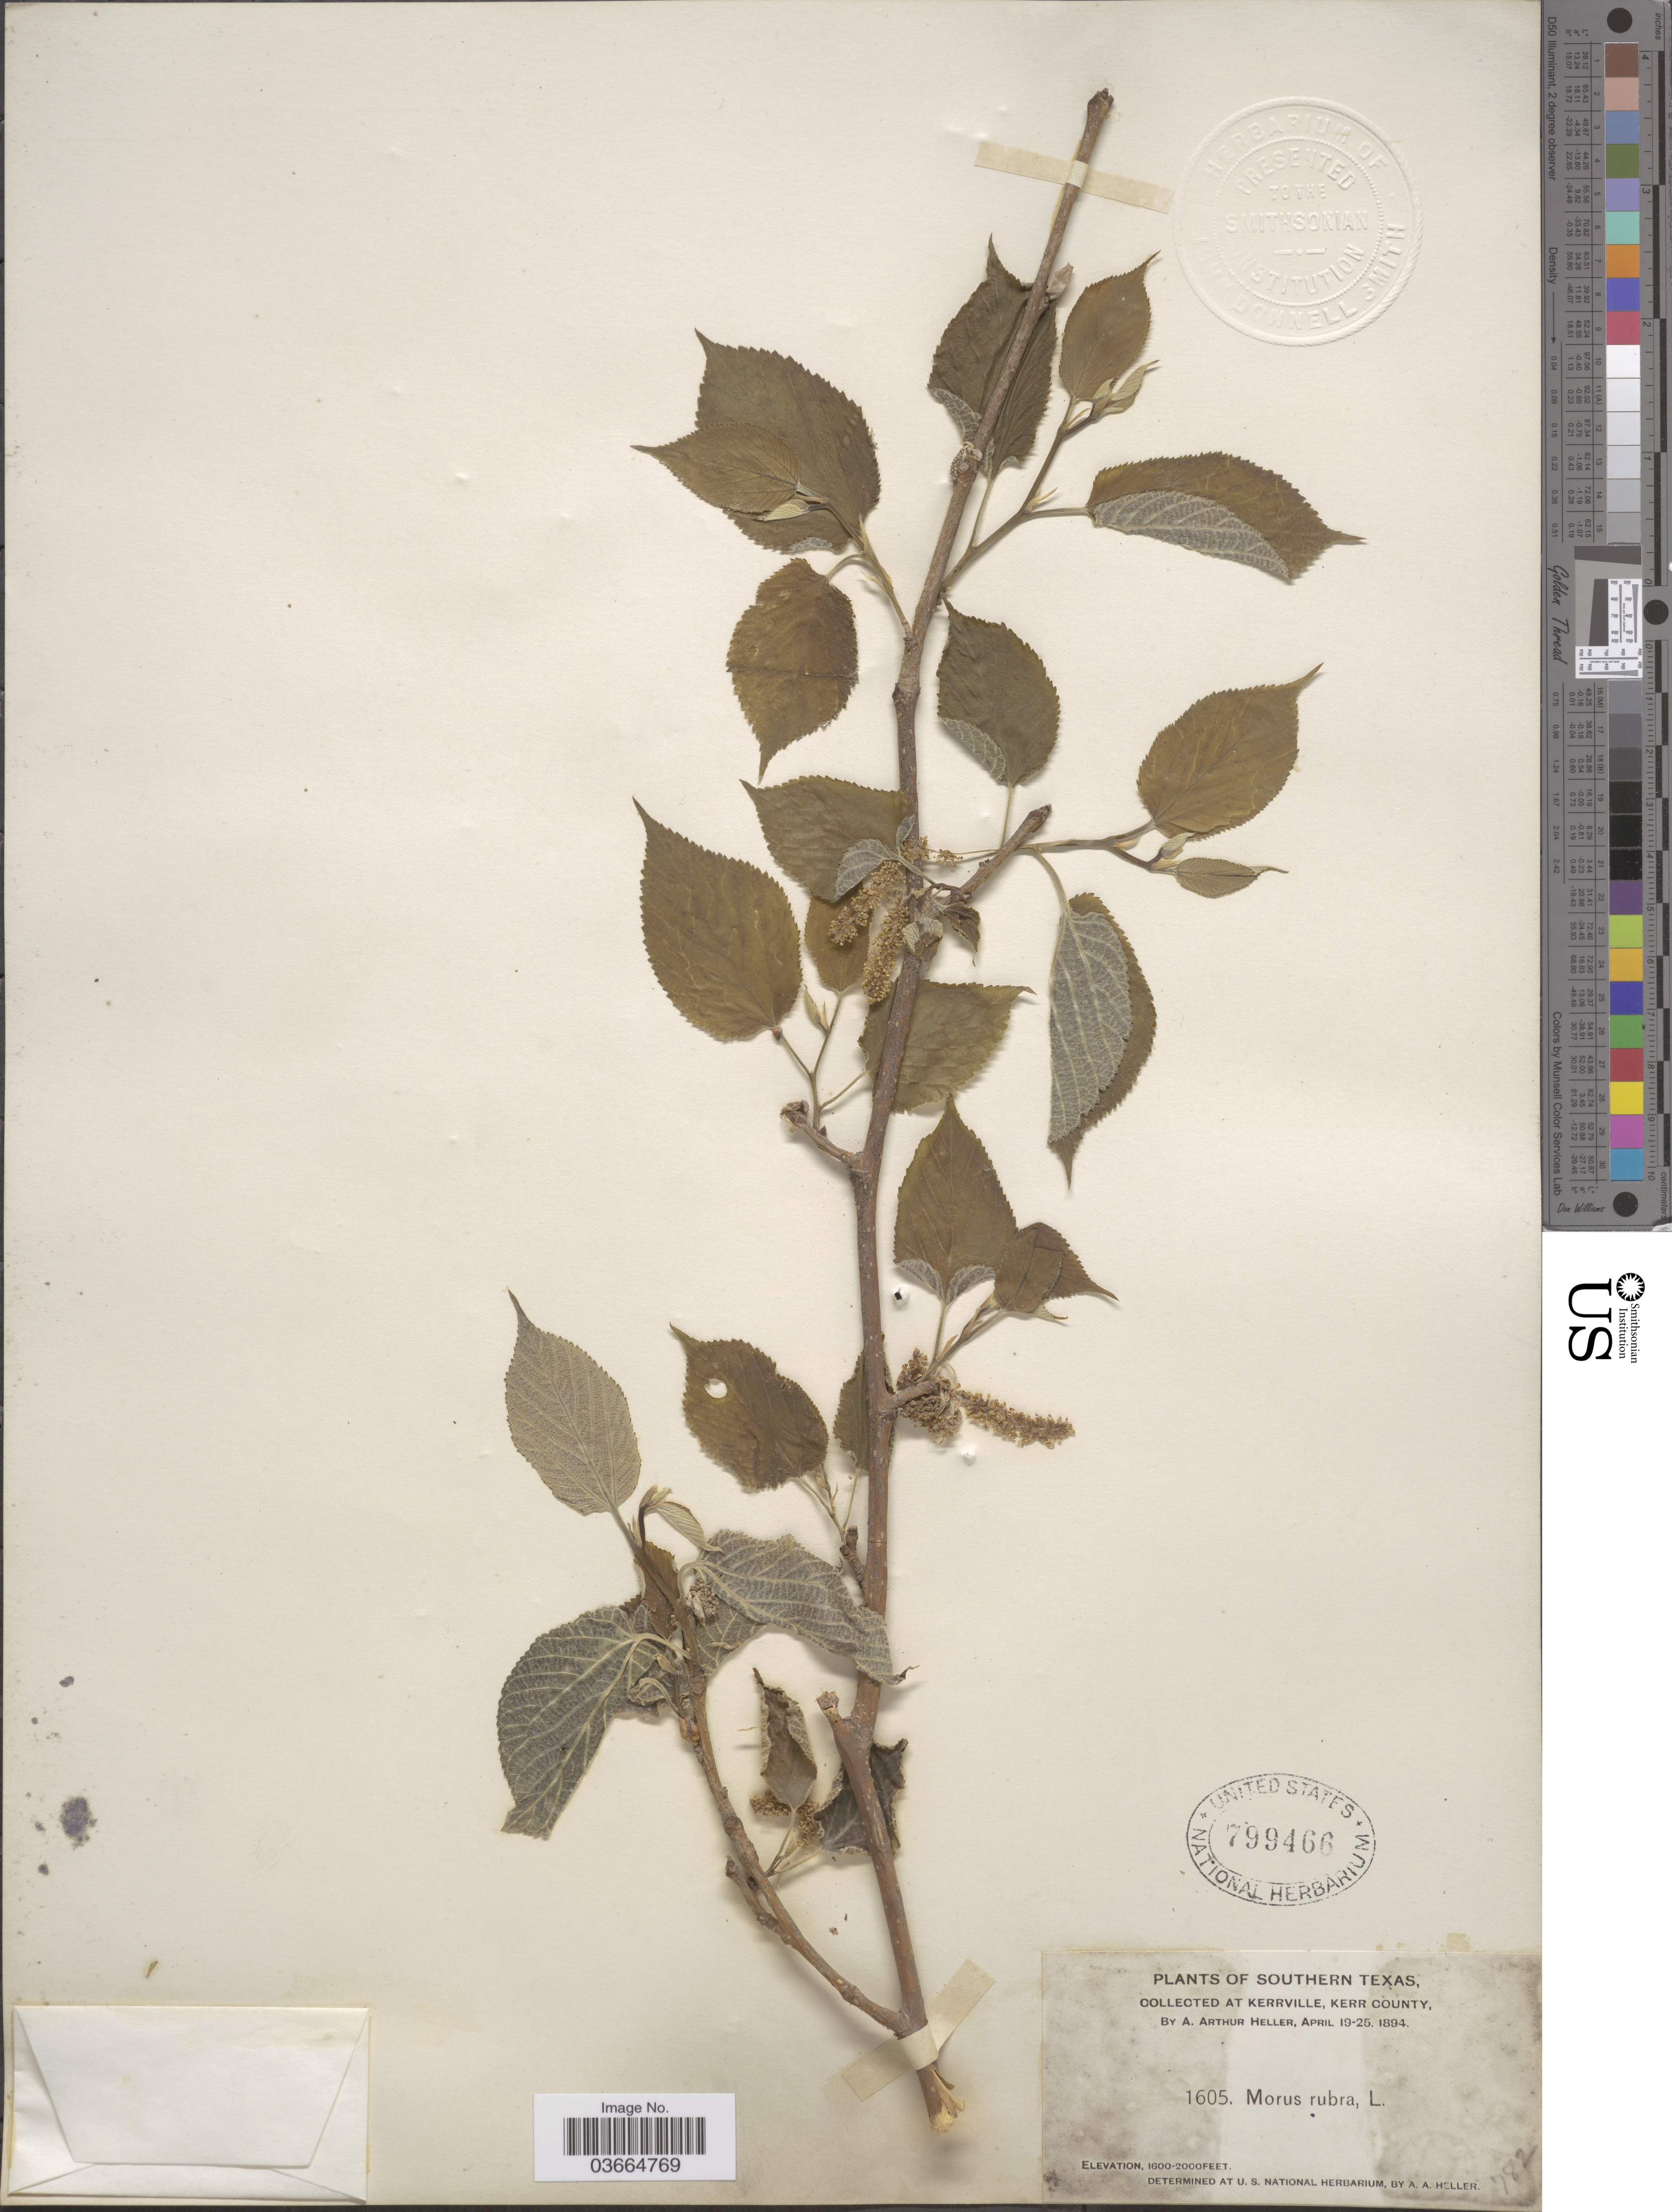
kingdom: Plantae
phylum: Tracheophyta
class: Magnoliopsida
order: Rosales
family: Moraceae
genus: Morus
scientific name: Morus rubra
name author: L.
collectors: A. A. Heller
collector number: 1605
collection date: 1894-04-19/1894-04-25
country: United States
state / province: Texas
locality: Southern Texas. Kerrville, Kerr County.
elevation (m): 488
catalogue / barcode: US 799466